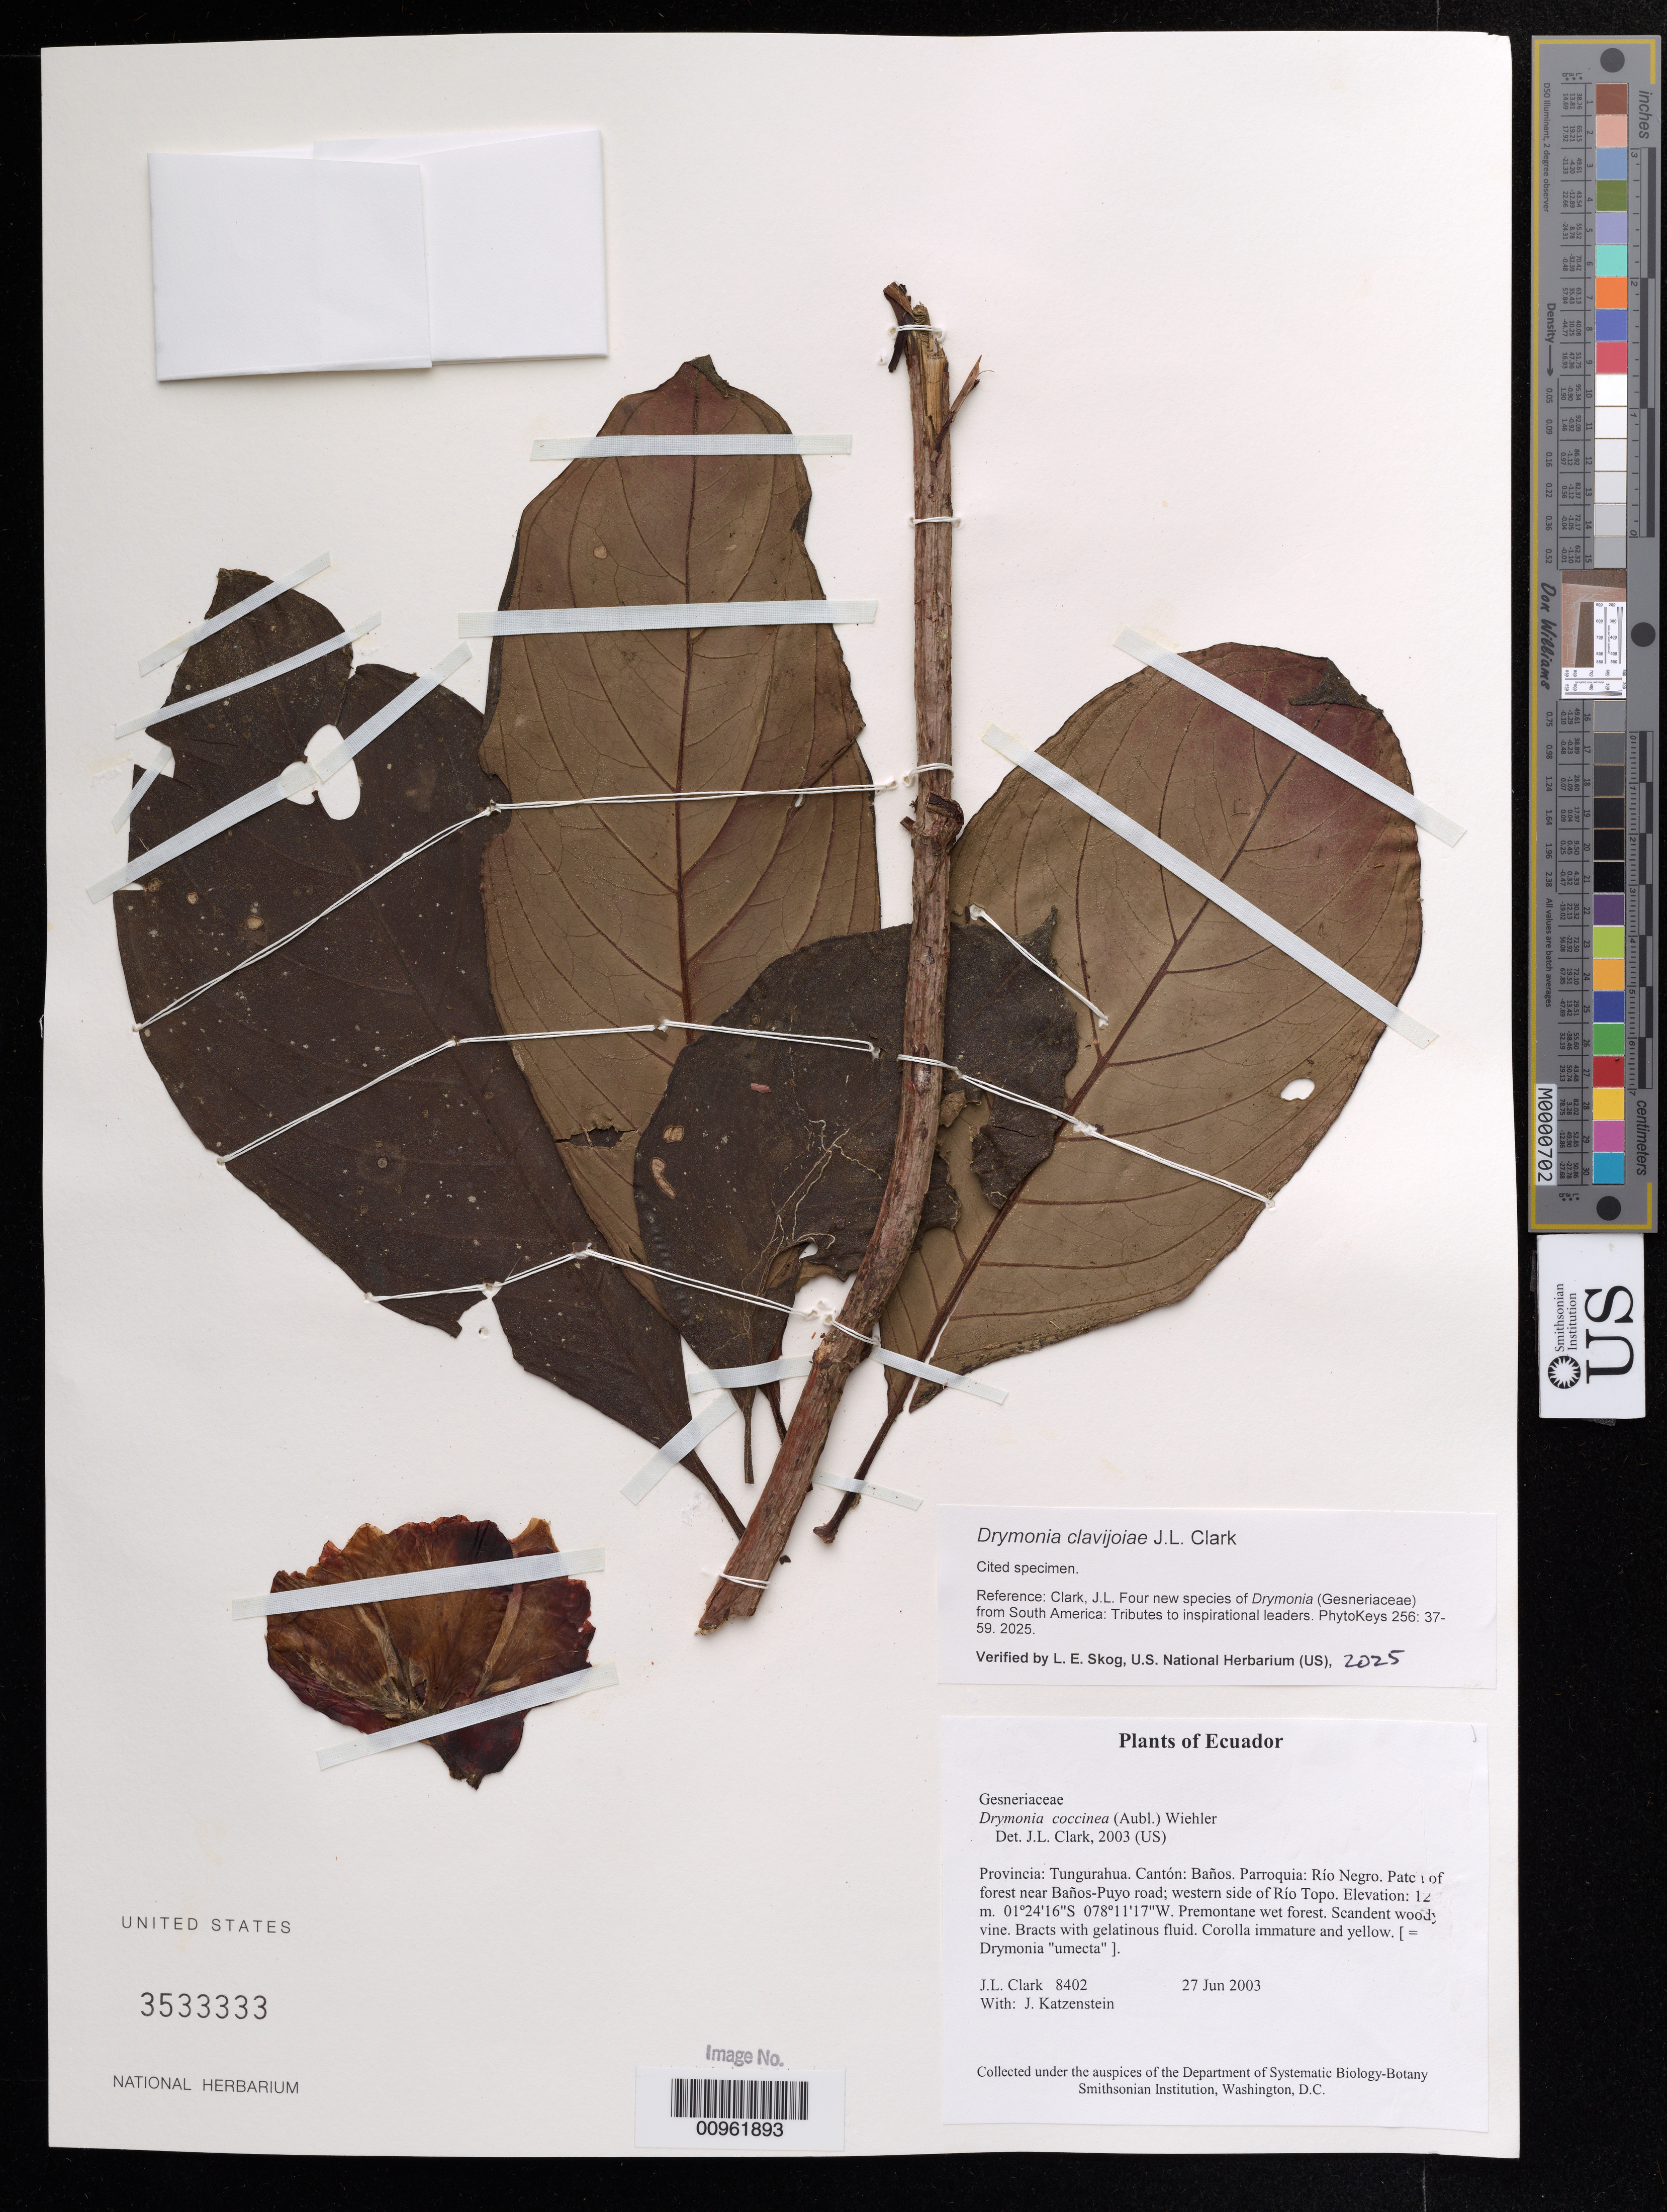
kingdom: Plantae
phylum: Tracheophyta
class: Magnoliopsida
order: Lamiales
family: Gesneriaceae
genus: Drymonia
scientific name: Drymonia clavijoiae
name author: J.L. Clark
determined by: Skog, Laurence E.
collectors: J. L. Clark & J. Katzenstein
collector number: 8402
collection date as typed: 27 Jun 2003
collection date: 2003-06-27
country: Ecuador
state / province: Tungurahua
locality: Baños. Parroquia: Río Negro. Patch of forest near Baños-Puyo road; western side of Río Topo.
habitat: Premontane wet forest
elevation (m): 1200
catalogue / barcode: US 3533333